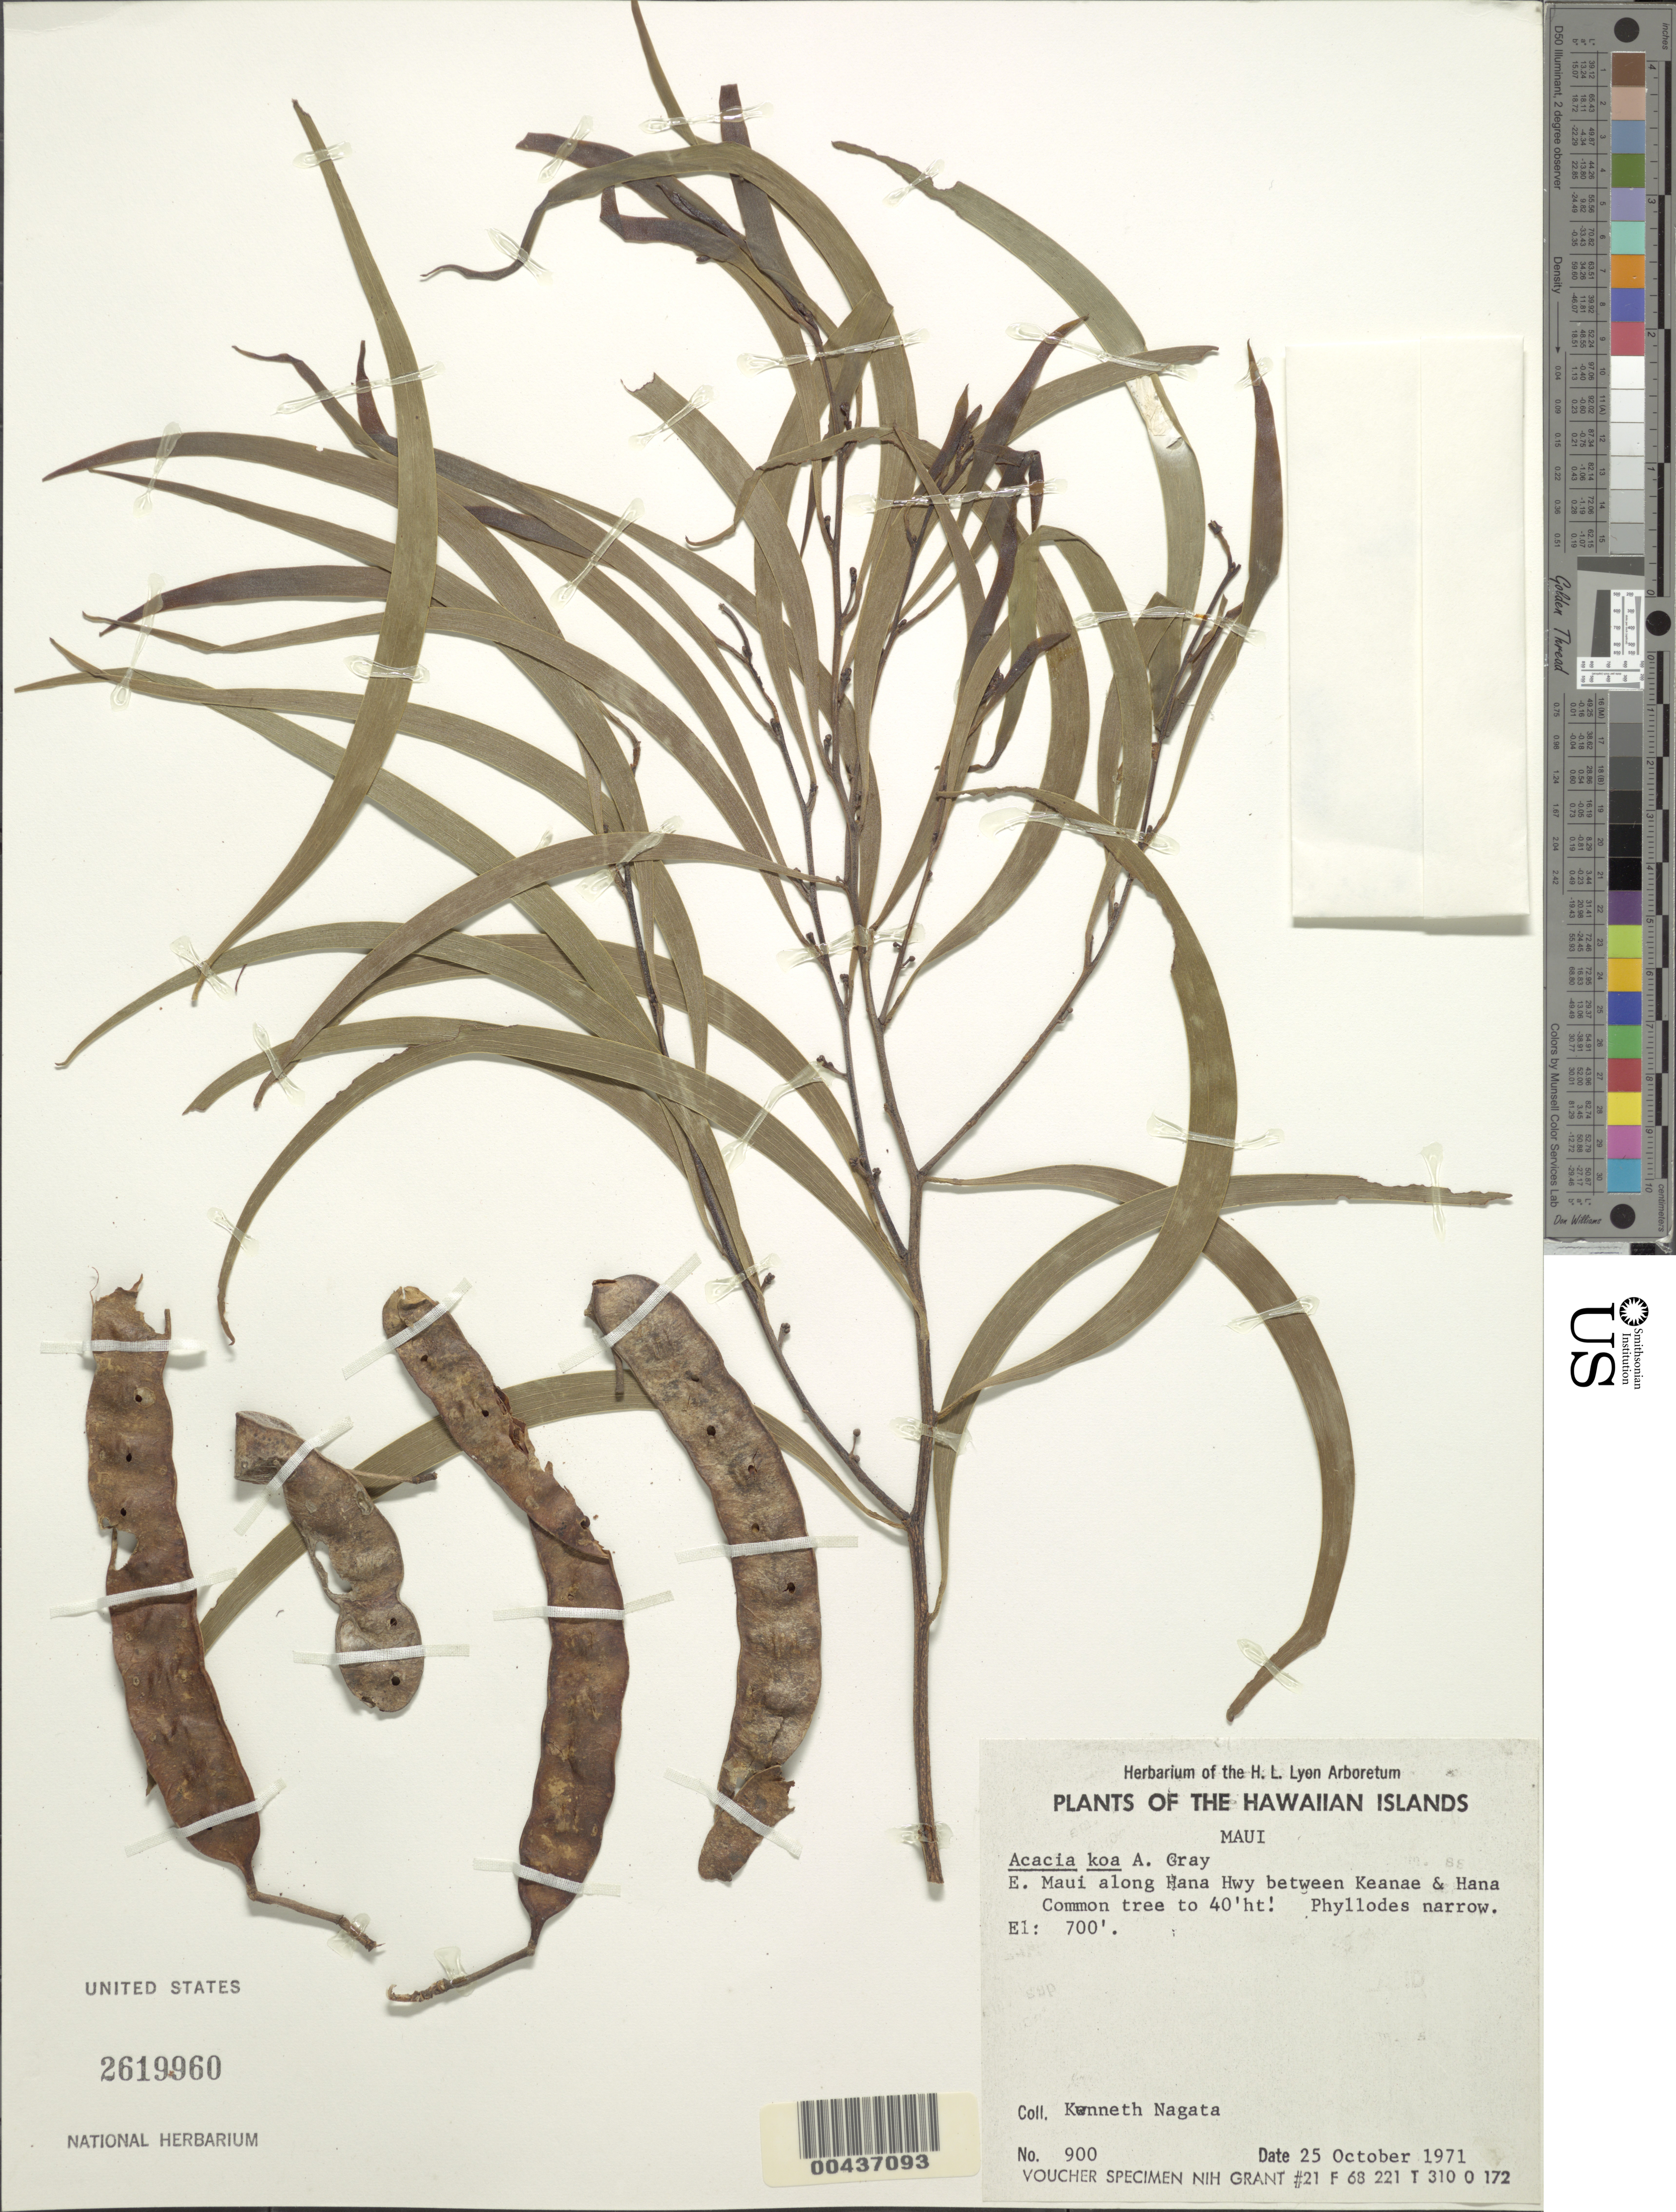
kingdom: Plantae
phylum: Tracheophyta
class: Magnoliopsida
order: Fabales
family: Fabaceae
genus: Acacia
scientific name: Acacia koa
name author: A. Gray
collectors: K. Nagata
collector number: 900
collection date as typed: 25 Oct 1971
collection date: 1971-10-25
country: United States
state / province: Hawaii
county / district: Maui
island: Maui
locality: E Maui along Hana Hwy. between Keanae and Hana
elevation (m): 213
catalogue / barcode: US 2619960